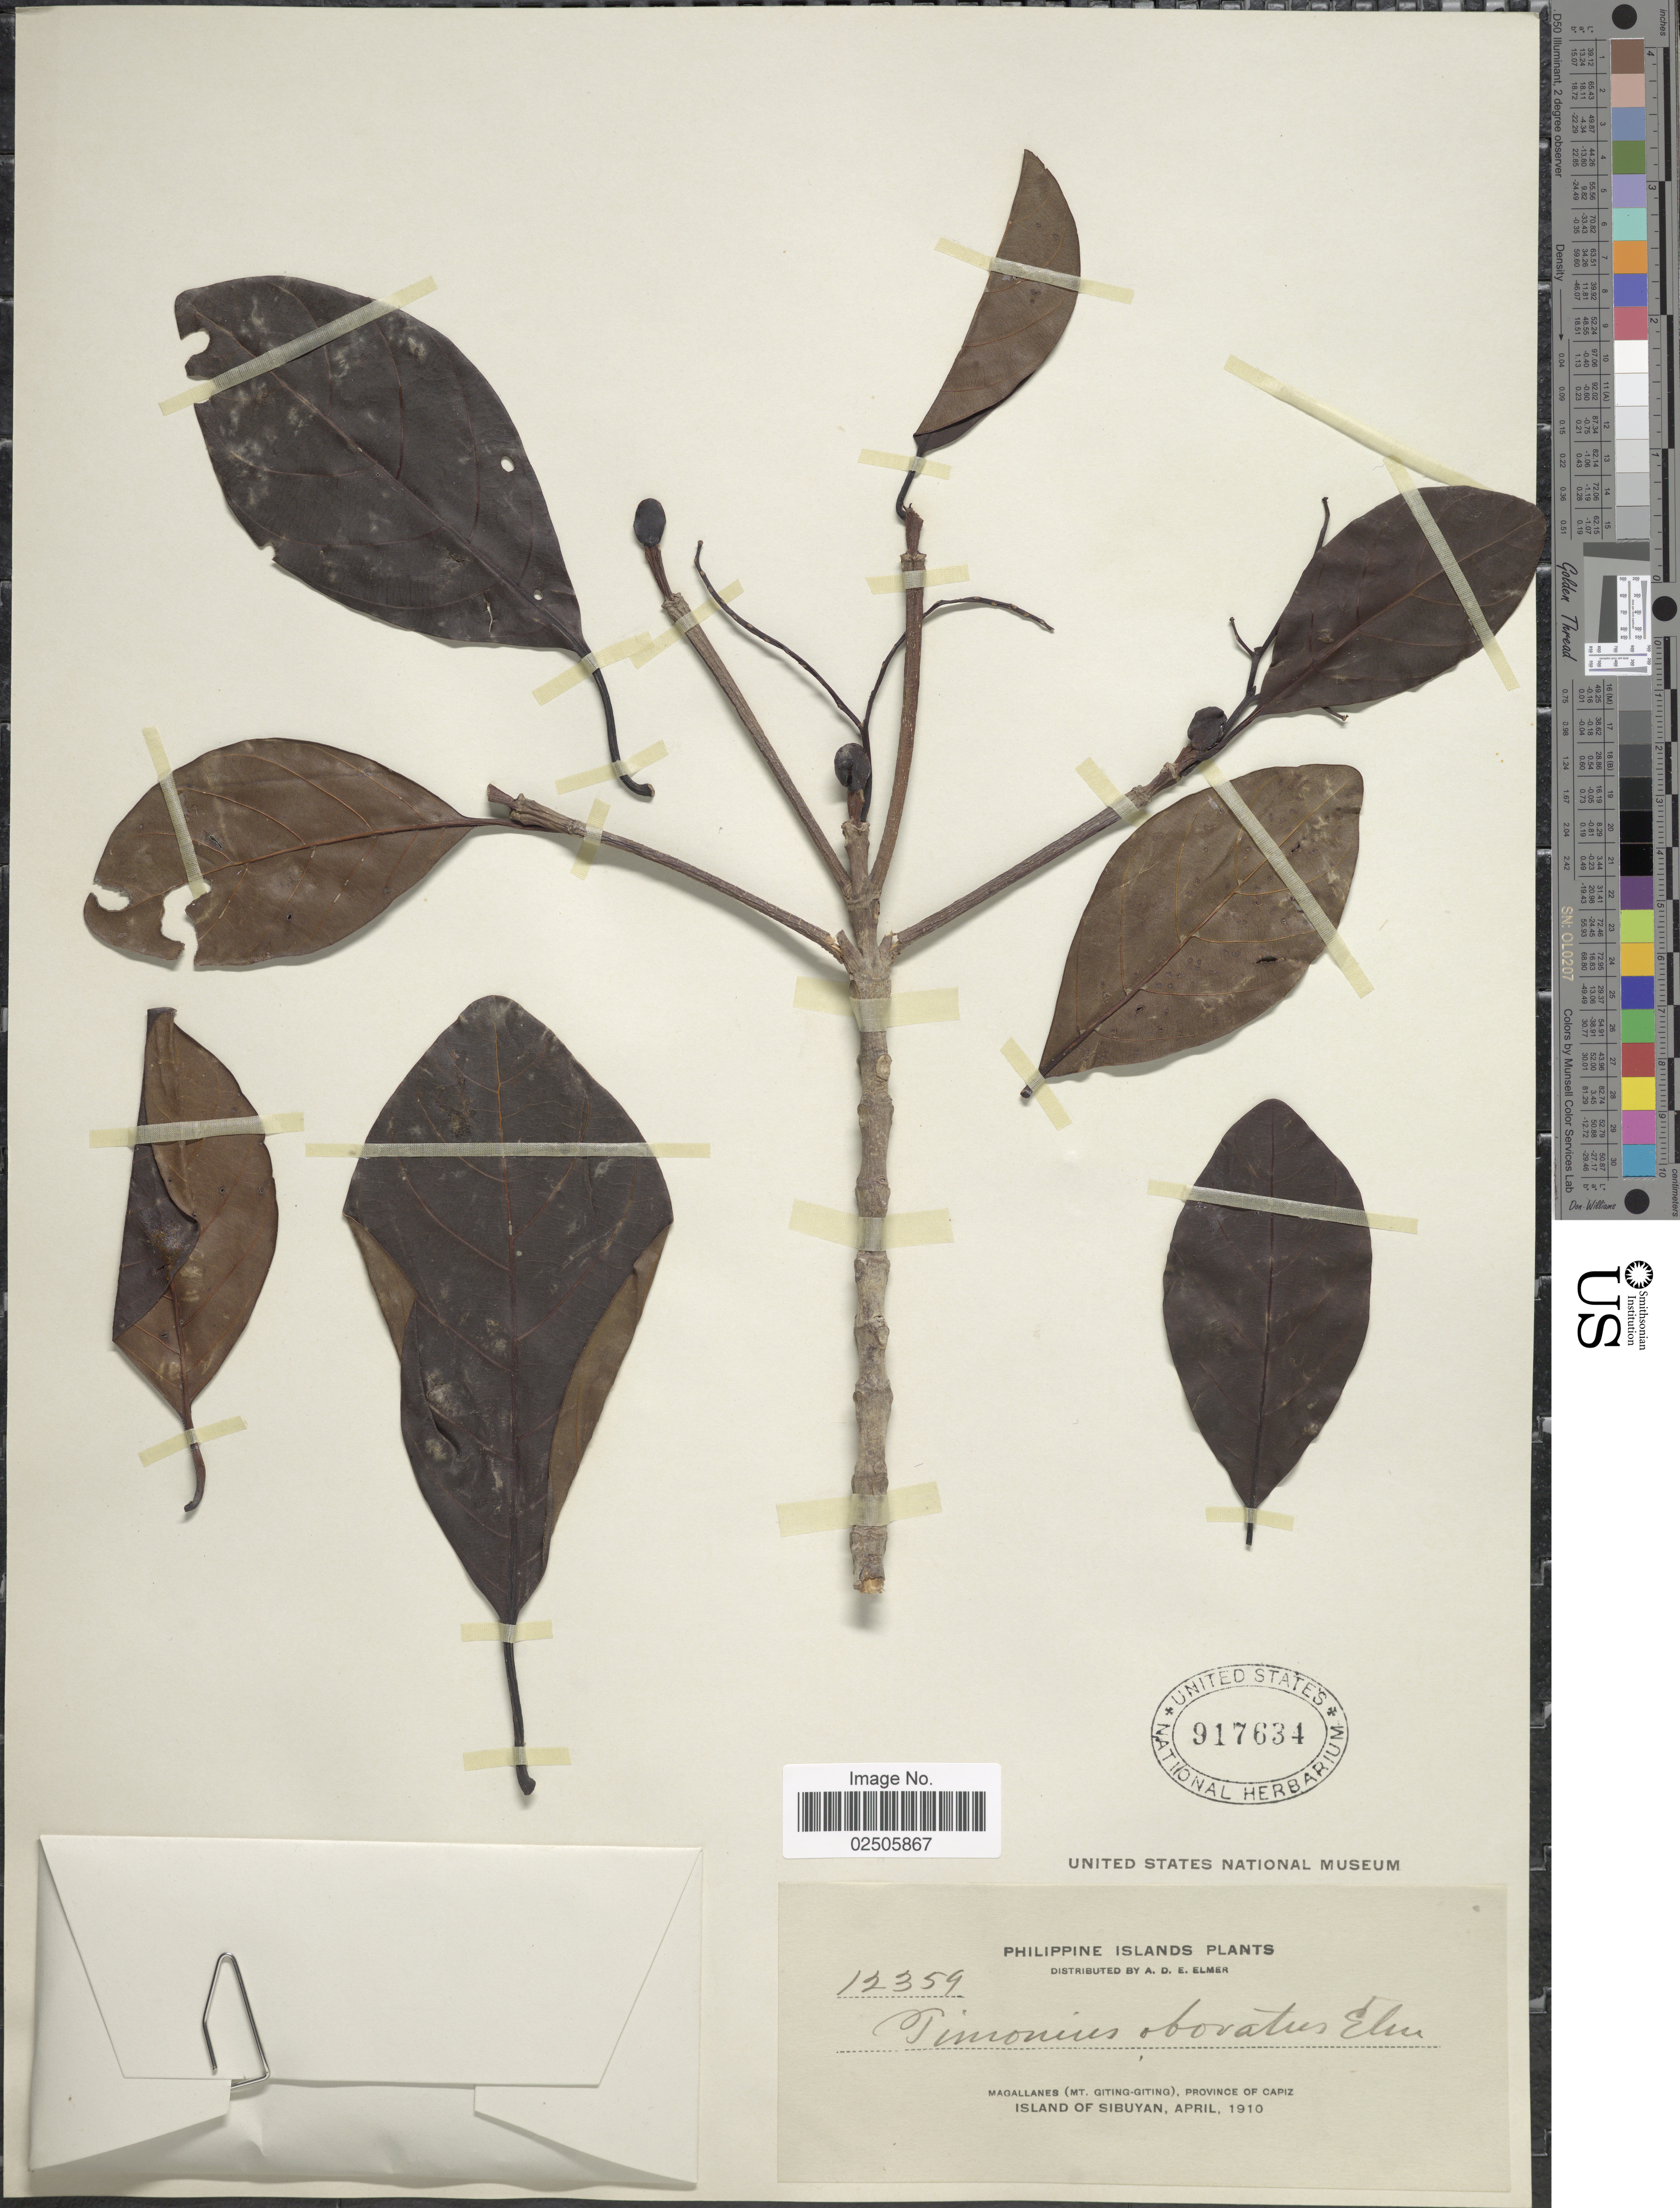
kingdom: Plantae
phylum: Tracheophyta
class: Magnoliopsida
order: Gentianales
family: Rubiaceae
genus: Timonius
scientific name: Timonius obovatus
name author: Elmer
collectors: A. D. E. Elmer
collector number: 12359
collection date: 1910-04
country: Philippines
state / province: Western Visayas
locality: Magallanes (Mt. Giting Giting) Province of Capiz, Island of Sibuyan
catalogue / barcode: US 917634